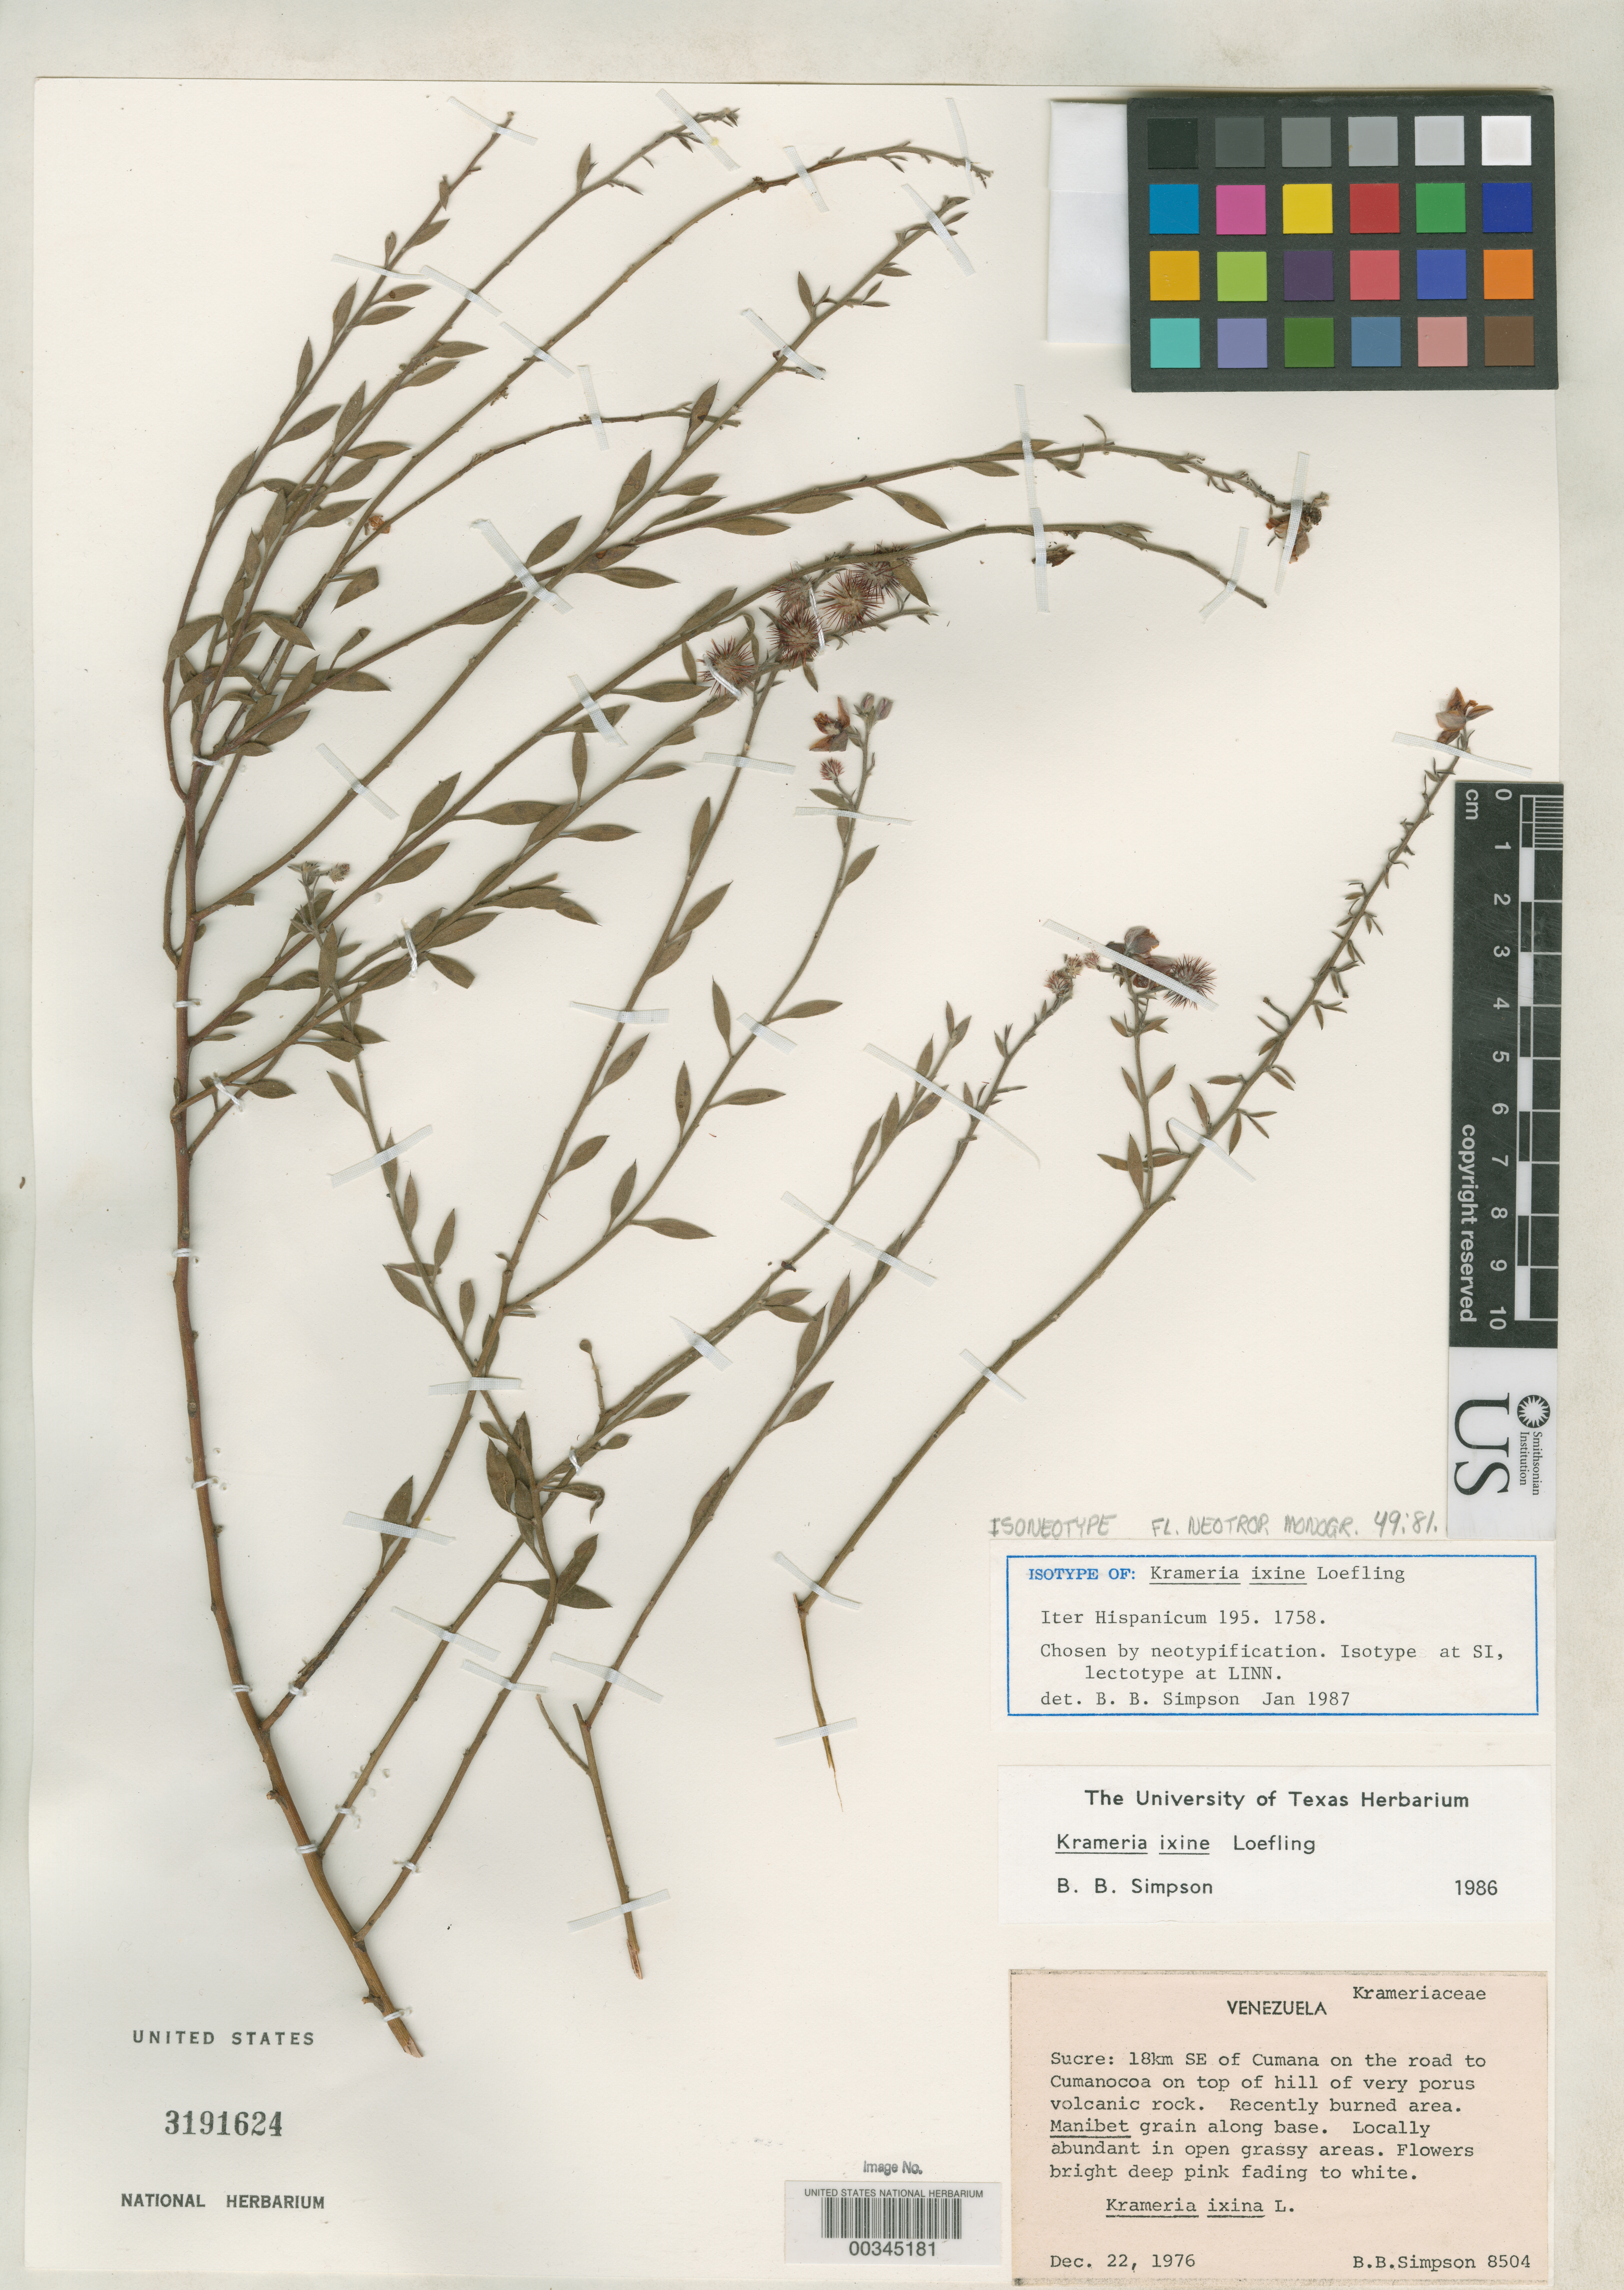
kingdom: Plantae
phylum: Tracheophyta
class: Magnoliopsida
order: Zygophyllales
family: Krameriaceae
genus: Krameria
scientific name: Krameria ixine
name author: L.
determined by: Simpson, B. B., (TEX), University of Texas at Austin (UNITED STATES)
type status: Isoneotype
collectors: B. B. Simpson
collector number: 8504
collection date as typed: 22 Dec 1976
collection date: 1976-12-22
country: Venezuela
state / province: Sucre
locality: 18 km SE of Cumana on the road to Cumanocoa on top of hill of very porous volcanic rock.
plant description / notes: For notes on name and typification see Dorr & Wiersema, Taxon 59: 1573-1574 (2010).; Annotated by Simpson (1987) as "isotype" of "Krameria ixine Loefling".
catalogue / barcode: US 3191624